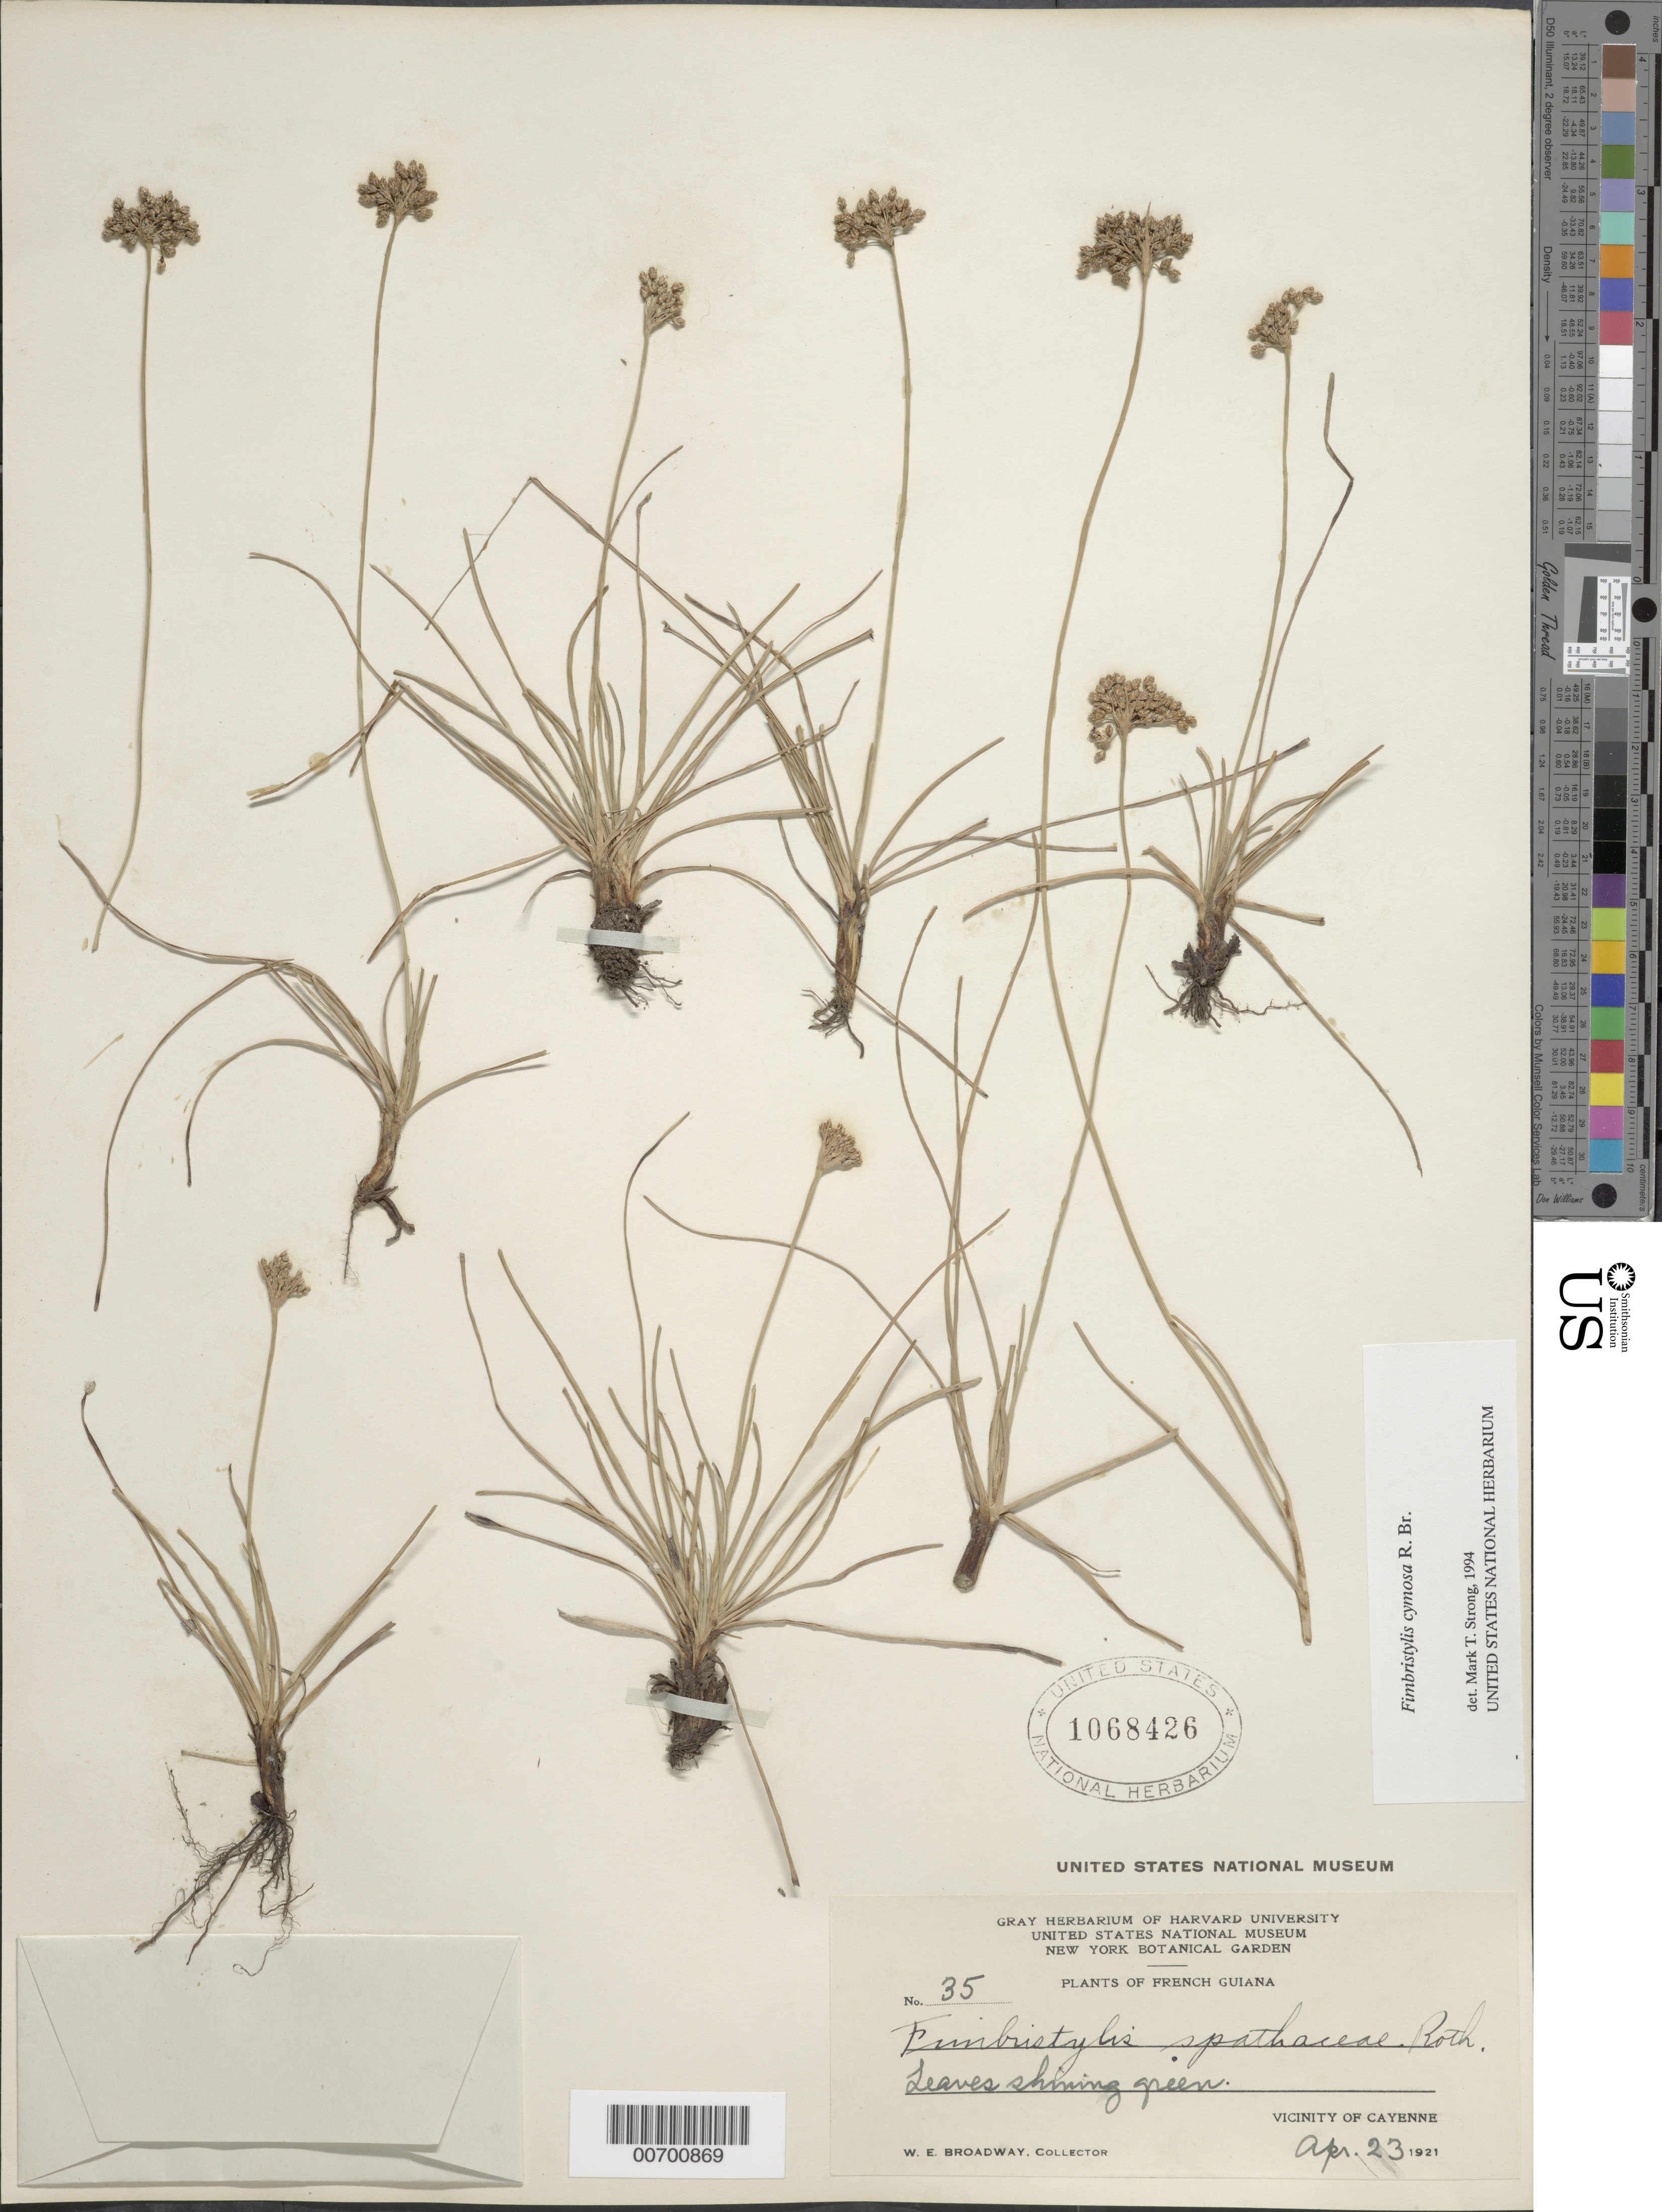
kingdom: Plantae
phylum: Tracheophyta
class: Liliopsida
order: Poales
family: Cyperaceae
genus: Fimbristylis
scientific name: Fimbristylis cymosa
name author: R. Br.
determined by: Strong, M. T., (US), Smithsonian Institution - National Museum of Natural History (UNITED STATES)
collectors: W. E. Broadway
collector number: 35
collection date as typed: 23-Apr-21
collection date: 1921-04-23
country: French Guiana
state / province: Cayenne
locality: Cayenne, vic.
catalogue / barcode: US 1068426